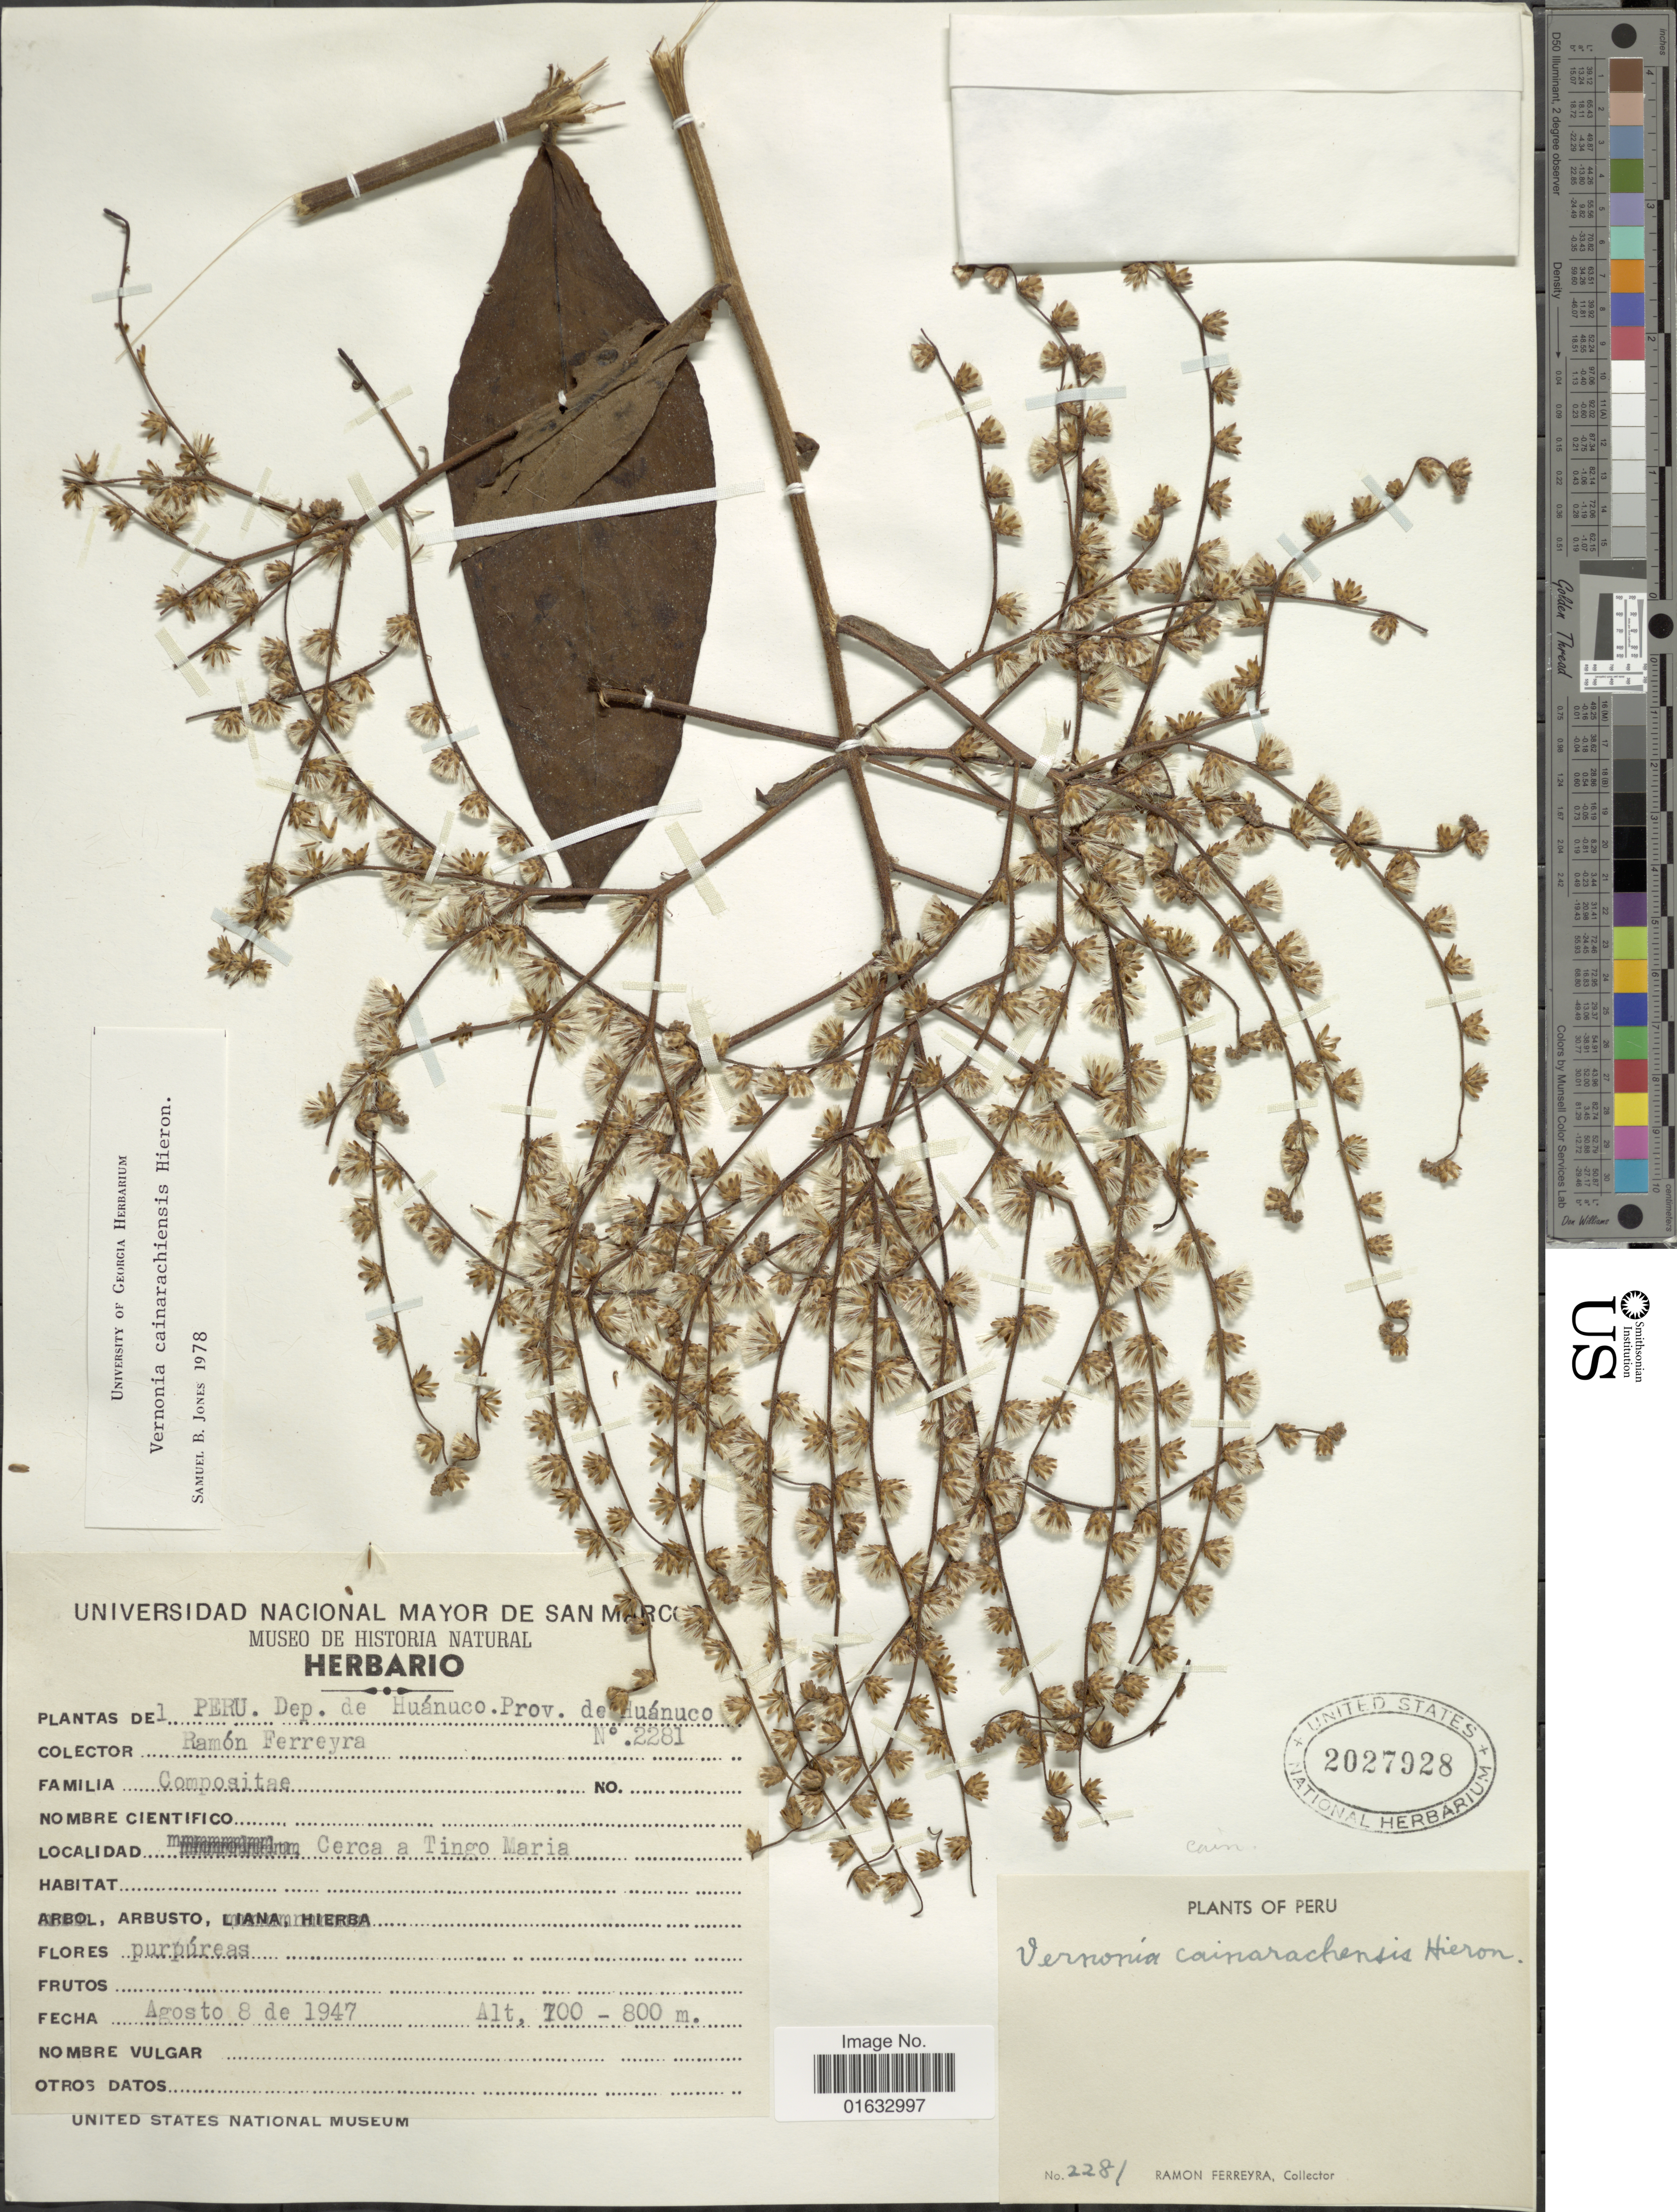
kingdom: Plantae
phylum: Tracheophyta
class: Magnoliopsida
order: Asterales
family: Asteraceae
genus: Eirmocephala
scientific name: Eirmocephala cainarachiensis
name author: (Hieron.) H. Rob.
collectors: R. A. Ferreyra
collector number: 2281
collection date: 1947-08-08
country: Peru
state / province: Huánuco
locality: Del Peru, Dep. de Huánuco. Prov. de Huánuco, Cerca a Tingo Maria.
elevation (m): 700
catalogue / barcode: US 2027928